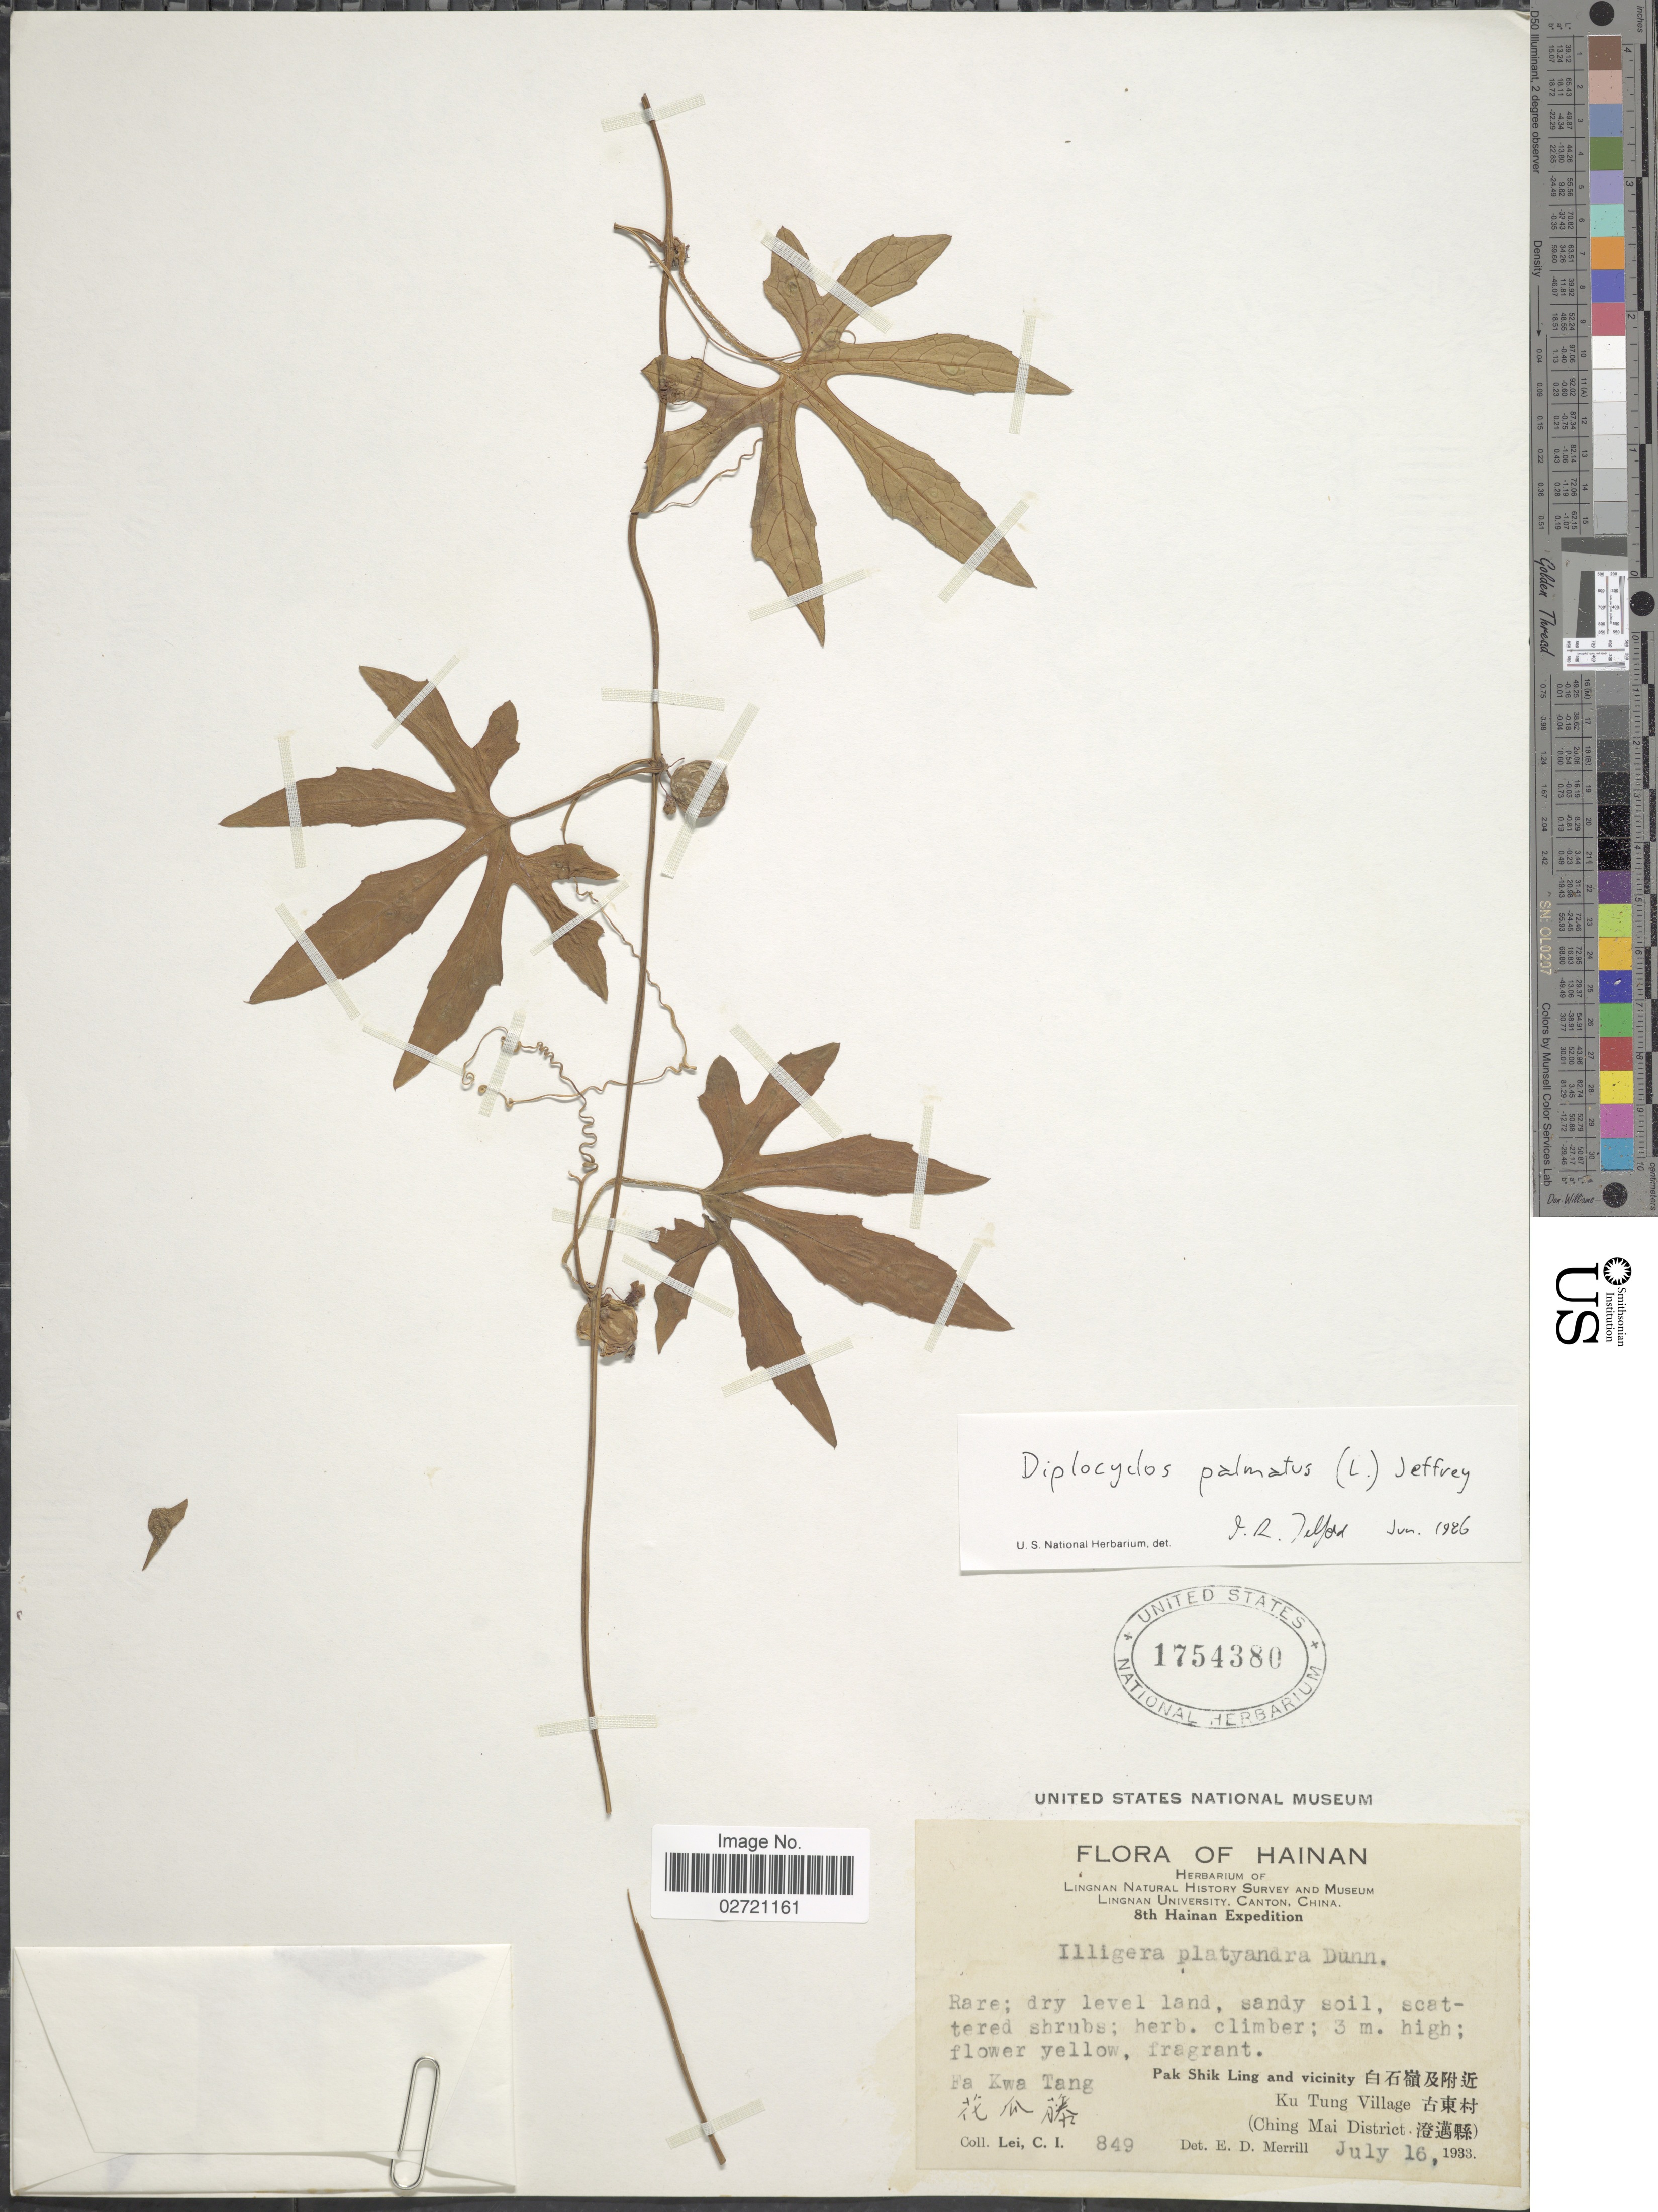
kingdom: Plantae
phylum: Tracheophyta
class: Magnoliopsida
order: Cucurbitales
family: Cucurbitaceae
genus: Diplocyclos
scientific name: Diplocyclos palmatus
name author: (L.) C. Jeffrey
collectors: C. I. Lei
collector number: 849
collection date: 1933-07-16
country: China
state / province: Hainan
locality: Fa Kwa Tang. Pak Shik Ling and vicinity, Ku Tung Village (Ching Mai District)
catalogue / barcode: US 1754380